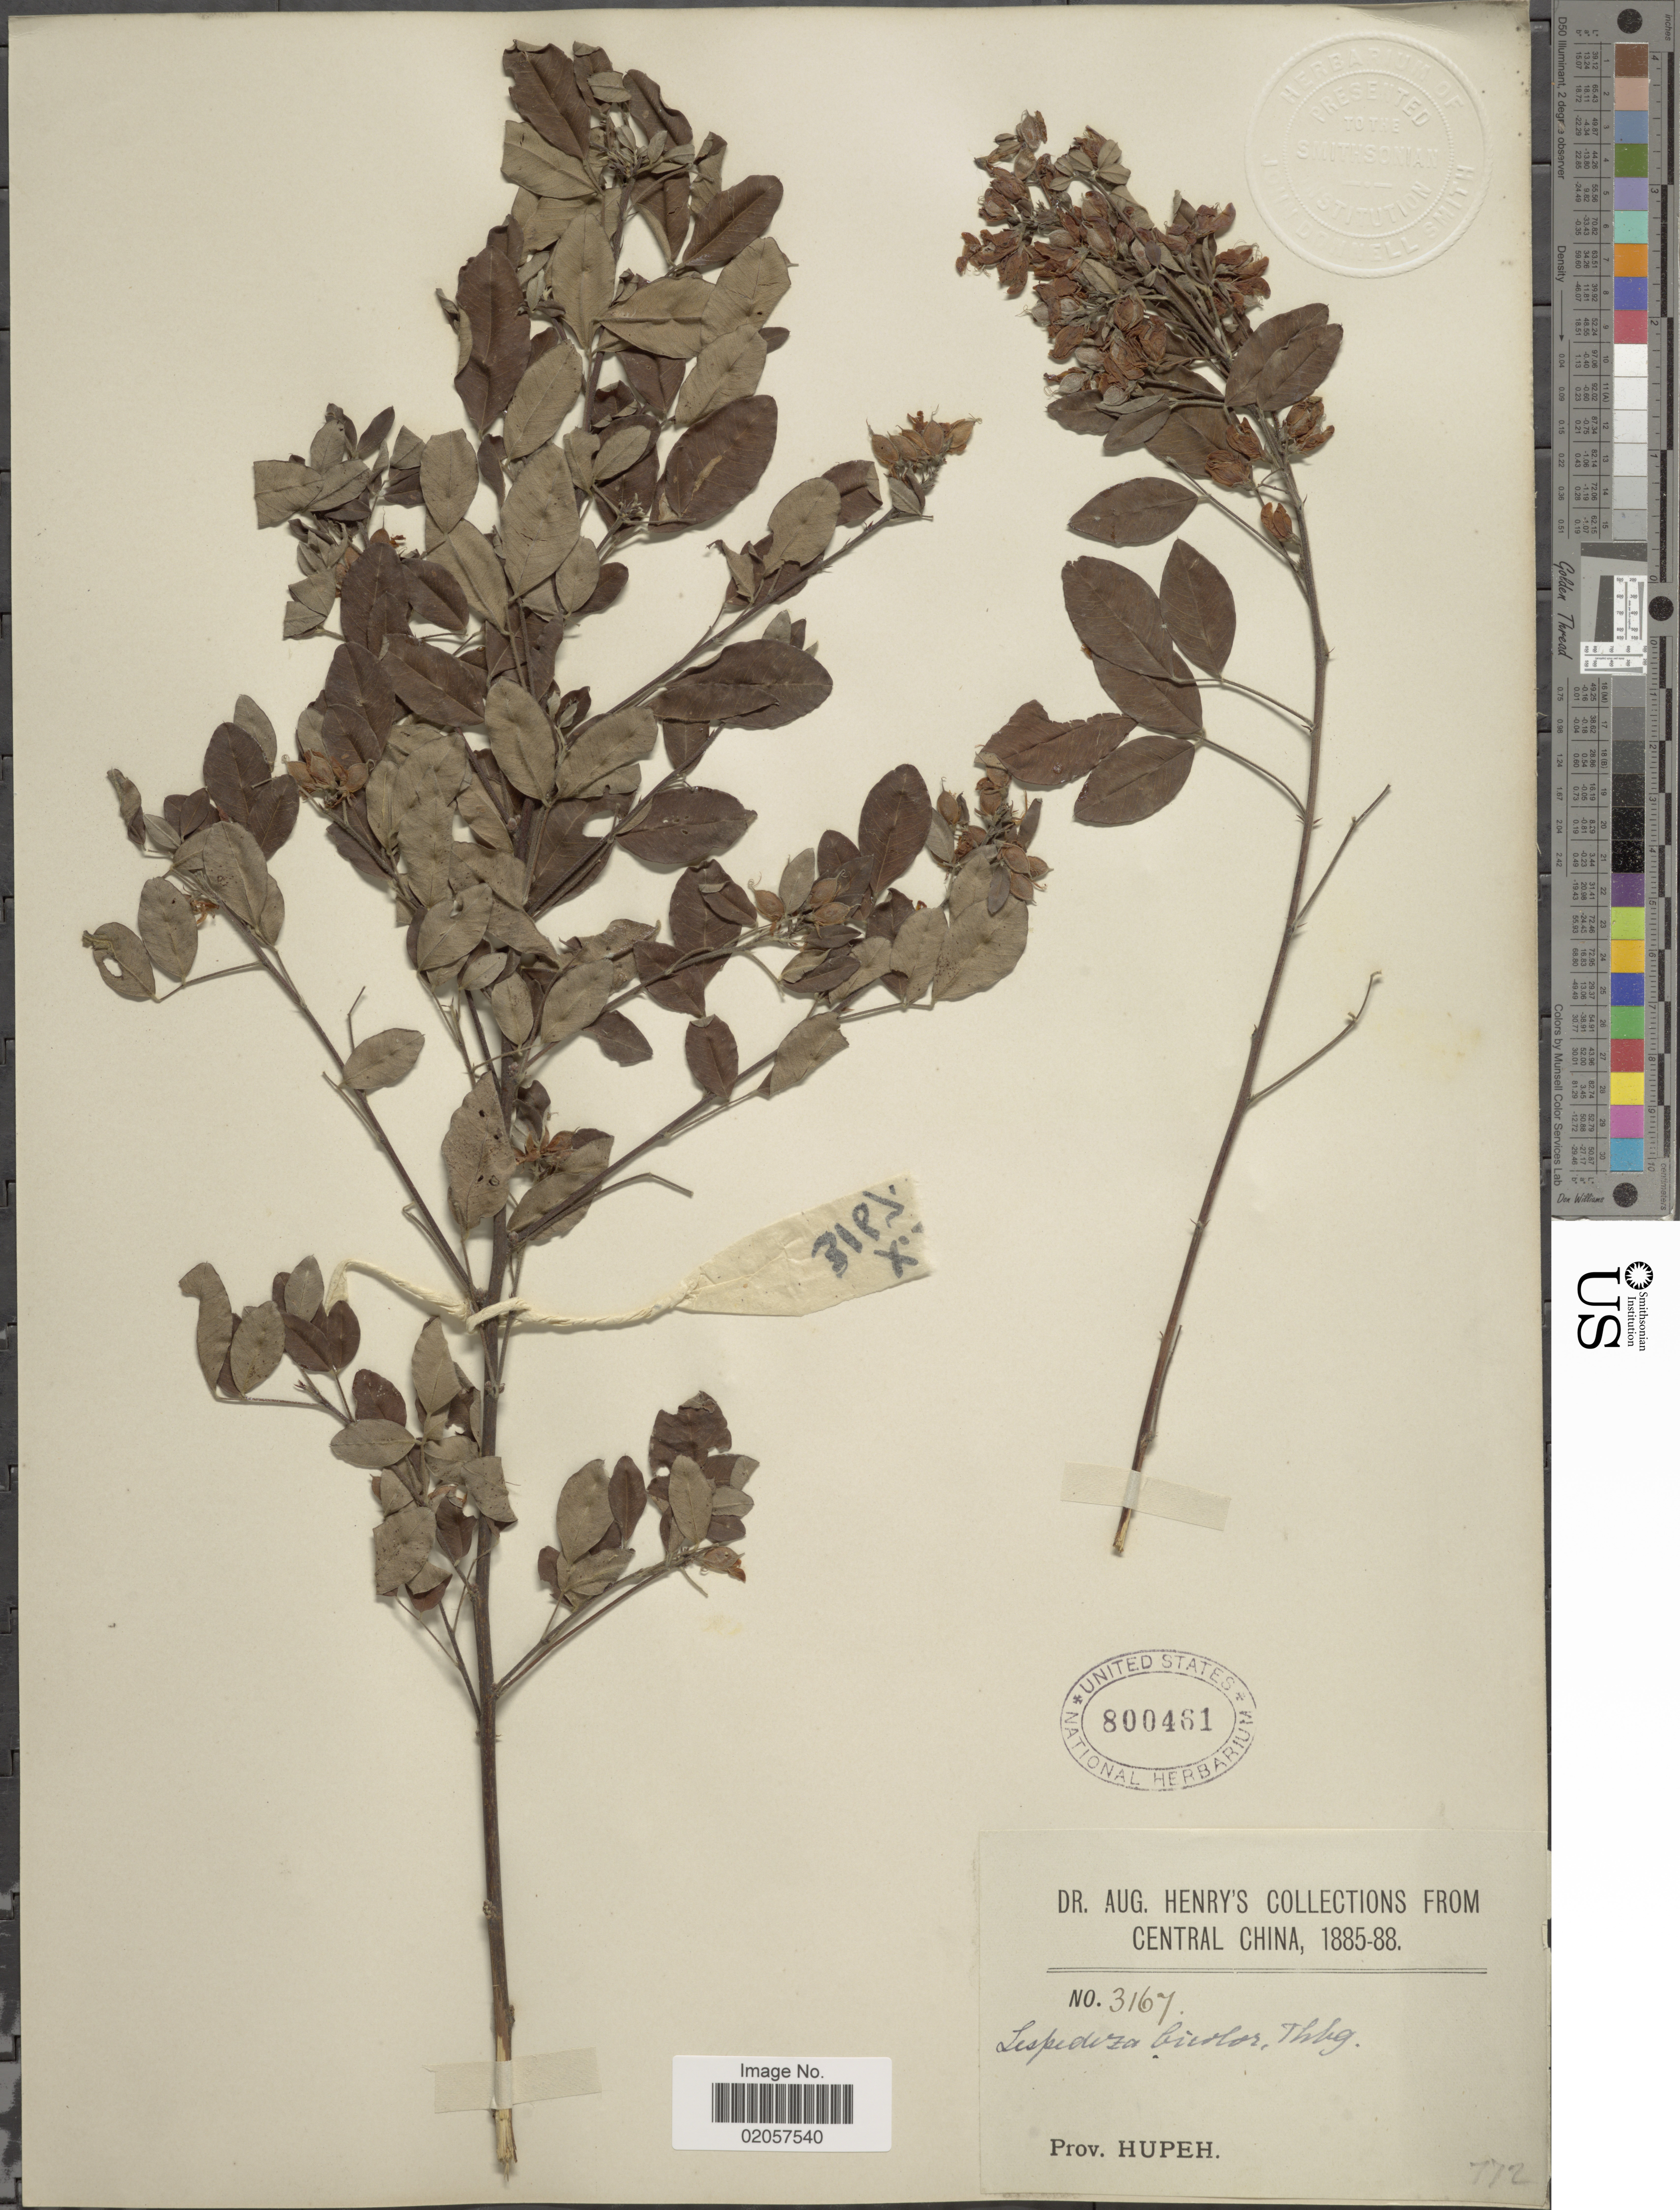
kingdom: Plantae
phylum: Tracheophyta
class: Magnoliopsida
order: Fabales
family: Fabaceae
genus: Lespedeza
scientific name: Lespedeza bicolor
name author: Turcz.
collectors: A. Henry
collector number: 3167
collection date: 1885/1888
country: China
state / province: Hubei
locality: Prov. Hupeh.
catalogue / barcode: US 800461